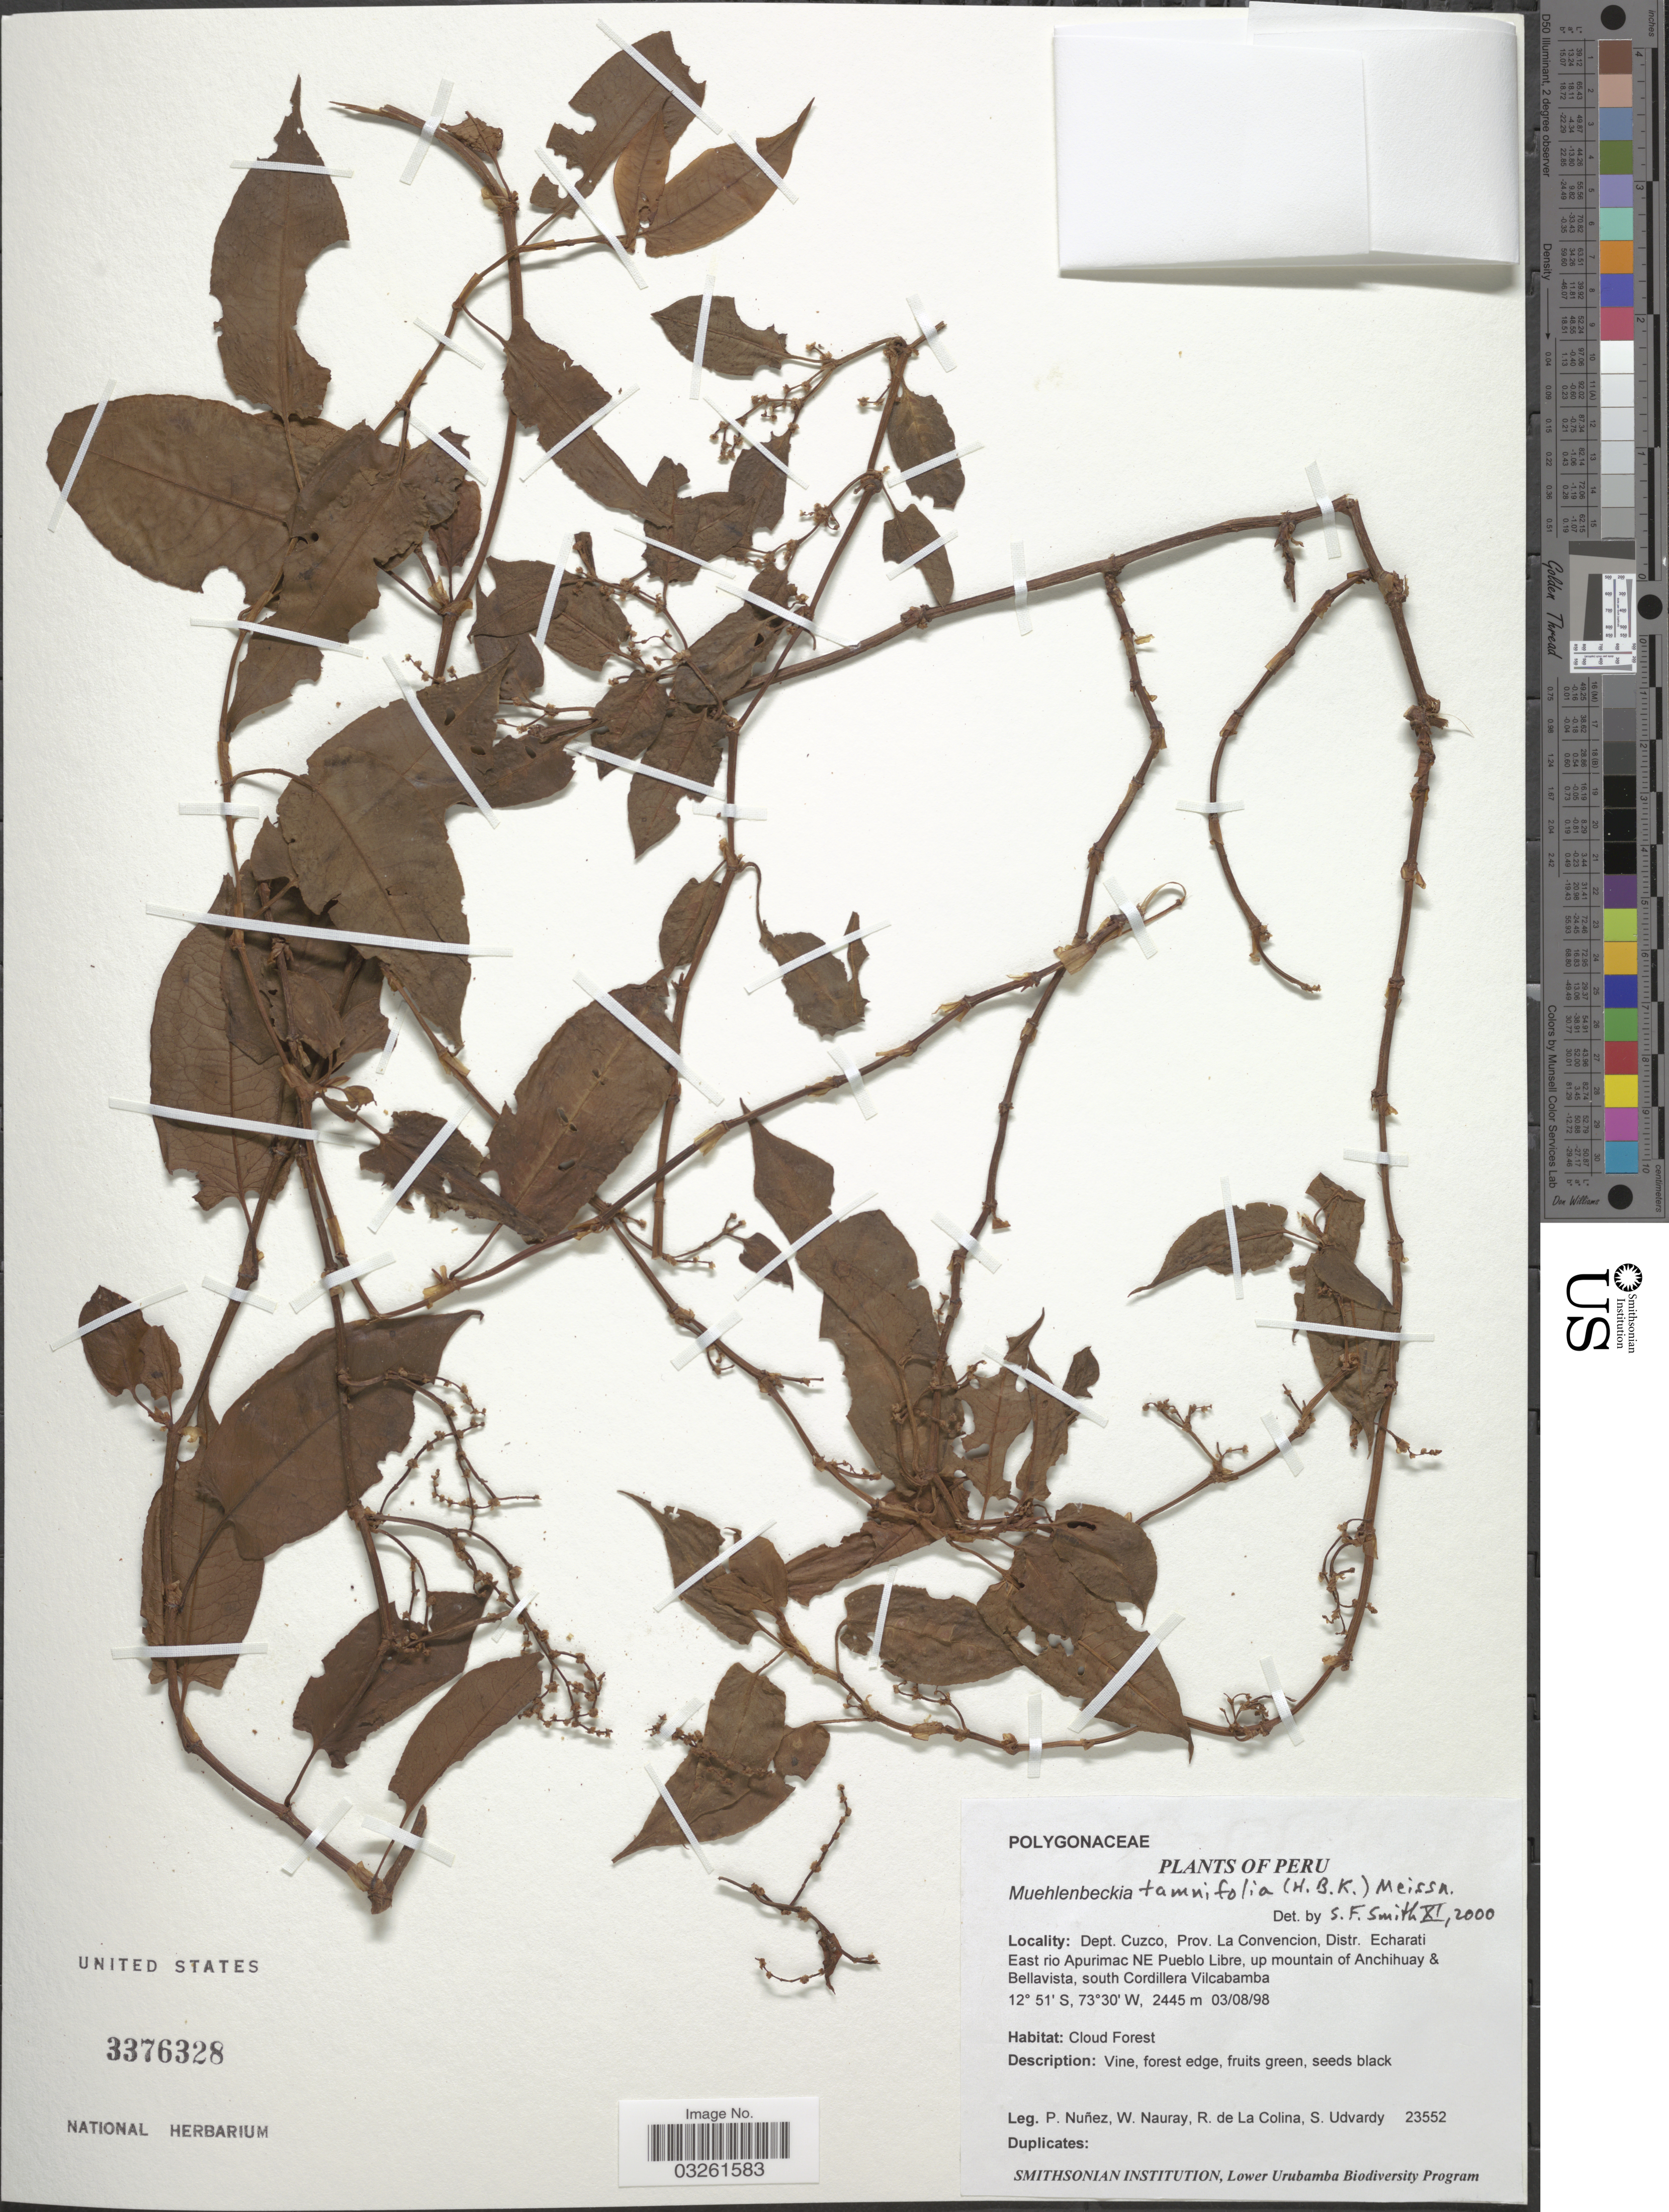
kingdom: Plantae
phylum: Tracheophyta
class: Magnoliopsida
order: Caryophyllales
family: Polygonaceae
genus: Muehlenbeckia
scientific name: Muehlenbeckia tamnifolia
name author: (Kunth) Meisn.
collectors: P. Nuñez V., W. Nauray, R. de La Colina & S. Udvardy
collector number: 23552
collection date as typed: Transcribed d/m/y: 3/8/98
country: Peru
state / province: Cusco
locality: Dept. Cuzco, Prov. La Convencion, Distr. Echarati, East rio Apurimac NE Pueblo Libre, up mountain of Anchihuay & Bellavista, south Cordillera Vilcabamba.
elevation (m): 2445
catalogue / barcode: US 3376328